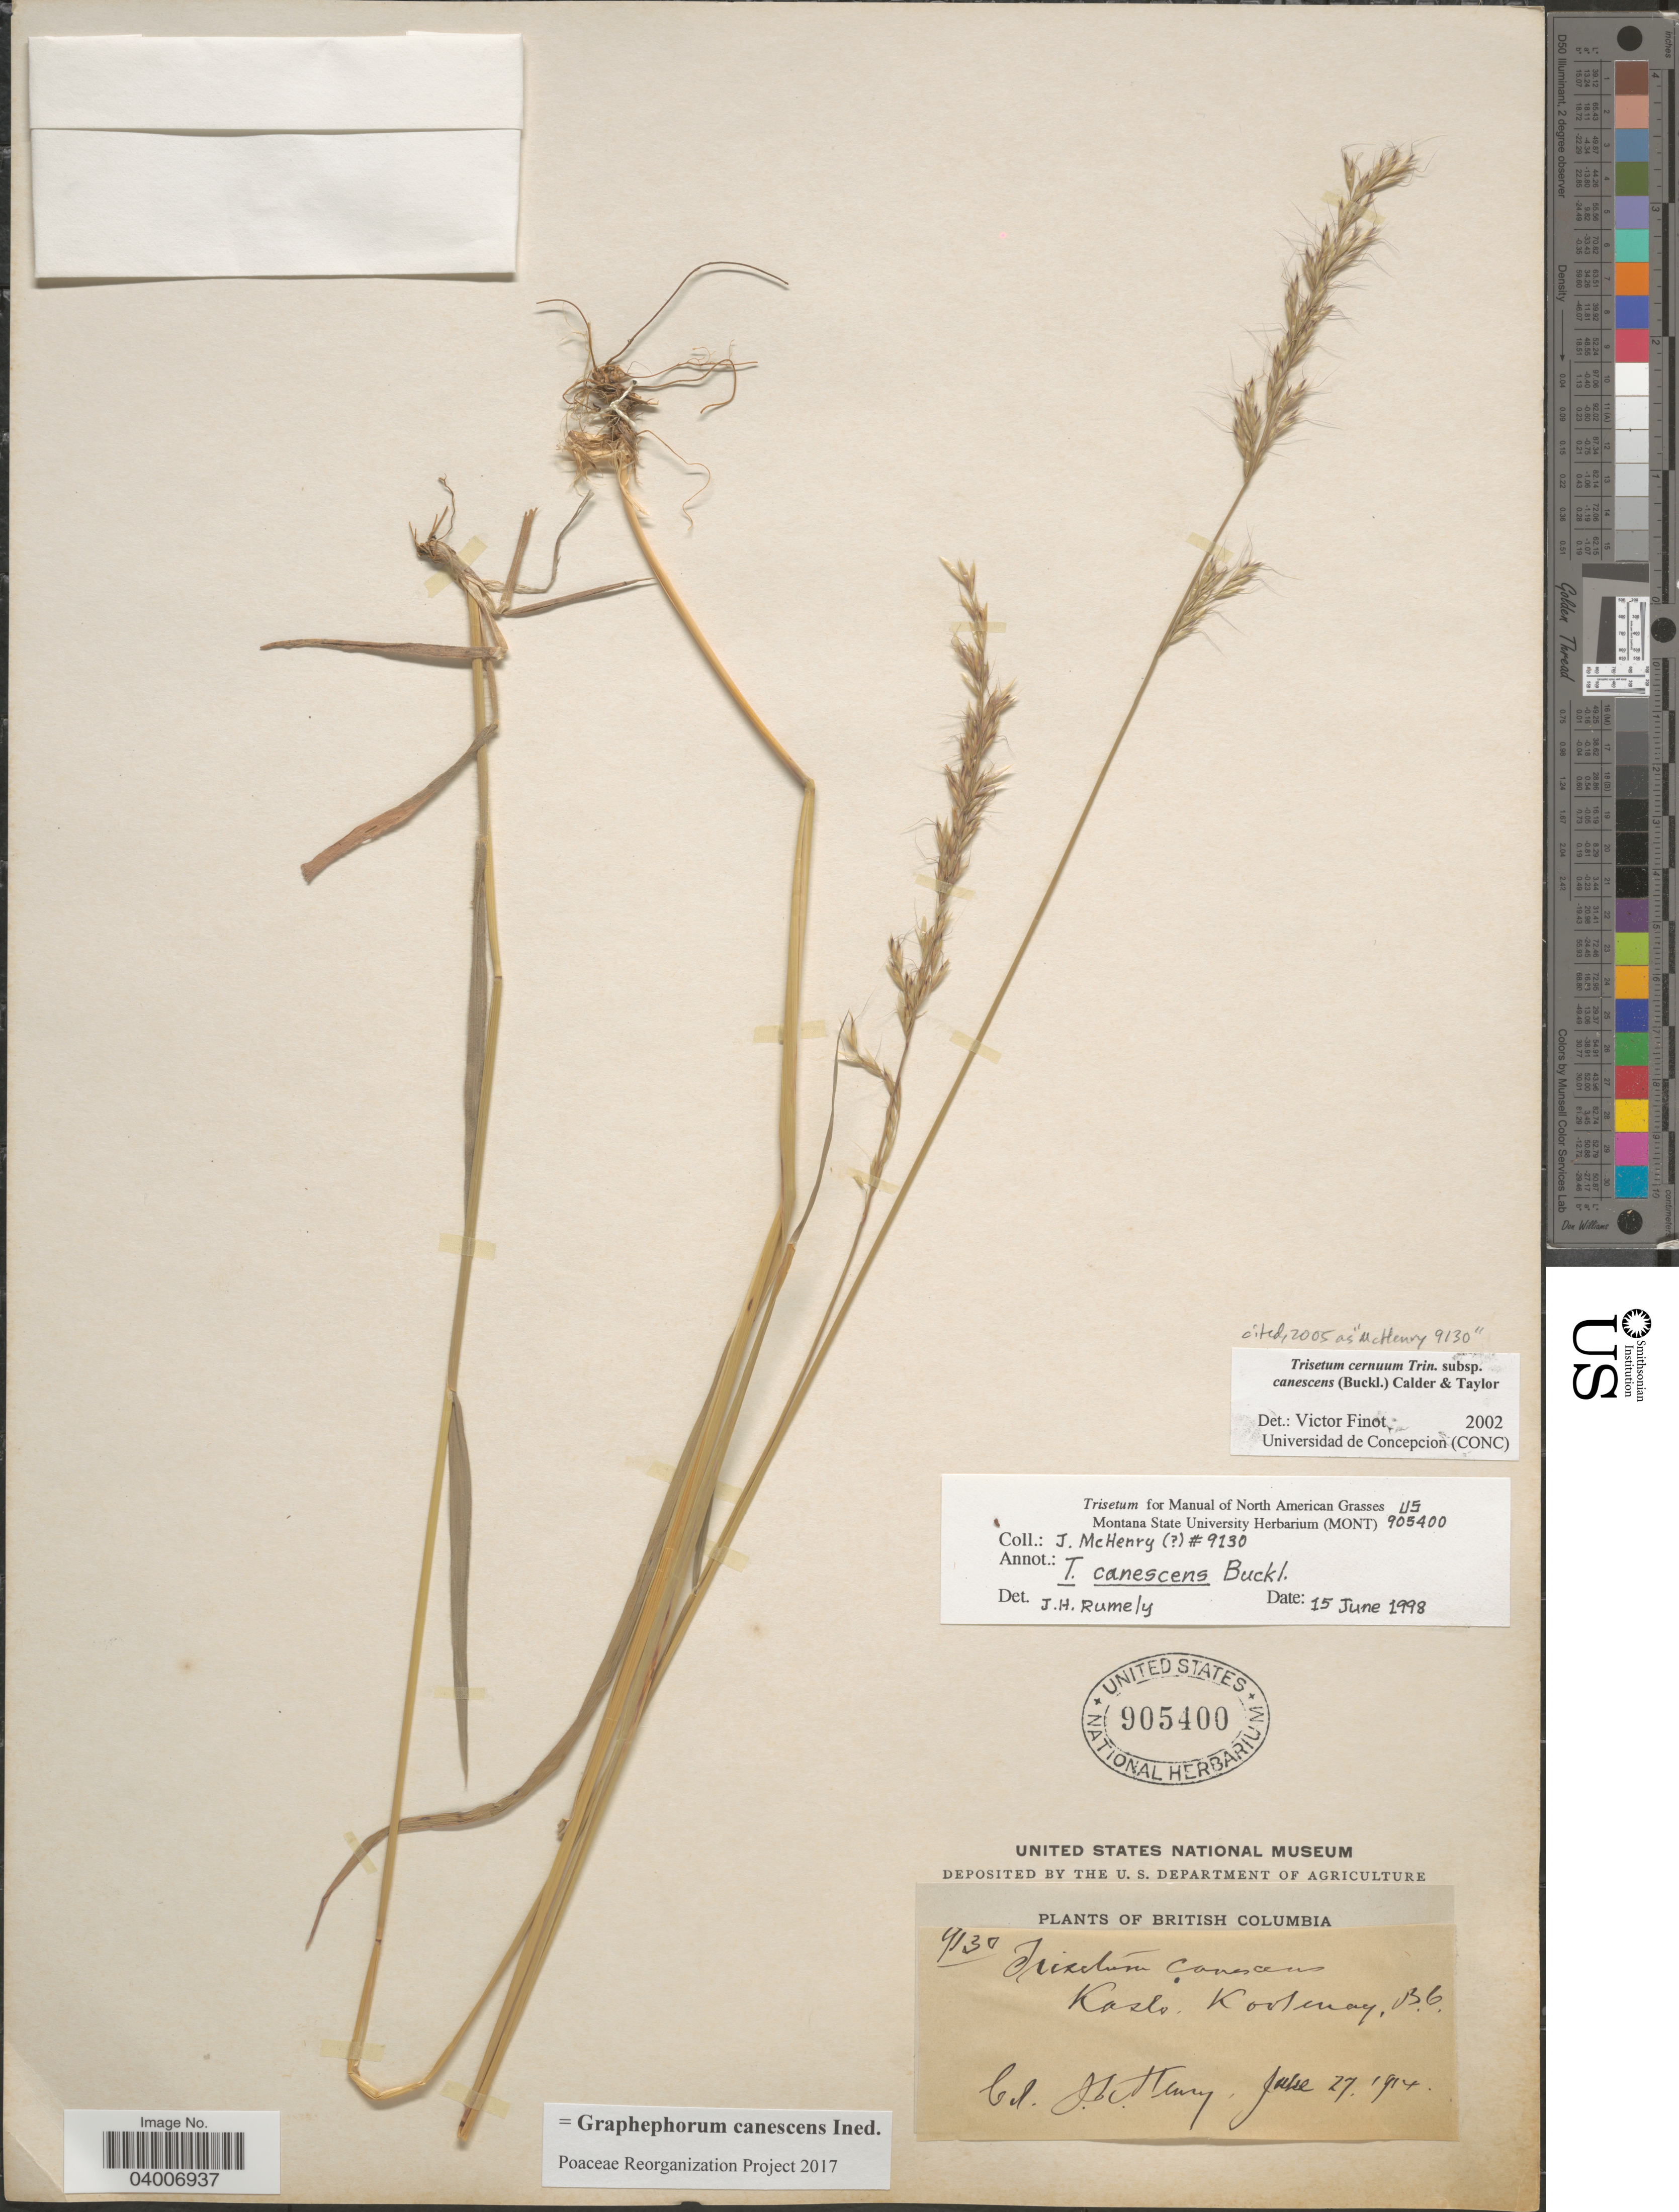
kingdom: Plantae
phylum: Tracheophyta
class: Liliopsida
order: Poales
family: Poaceae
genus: Graphephorum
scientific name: Graphephorum canescens ined.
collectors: J. K. Henry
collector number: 9130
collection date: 1914-06-27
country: Canada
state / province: British Columbia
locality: Kaslo, Kootenay.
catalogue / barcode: US 905400